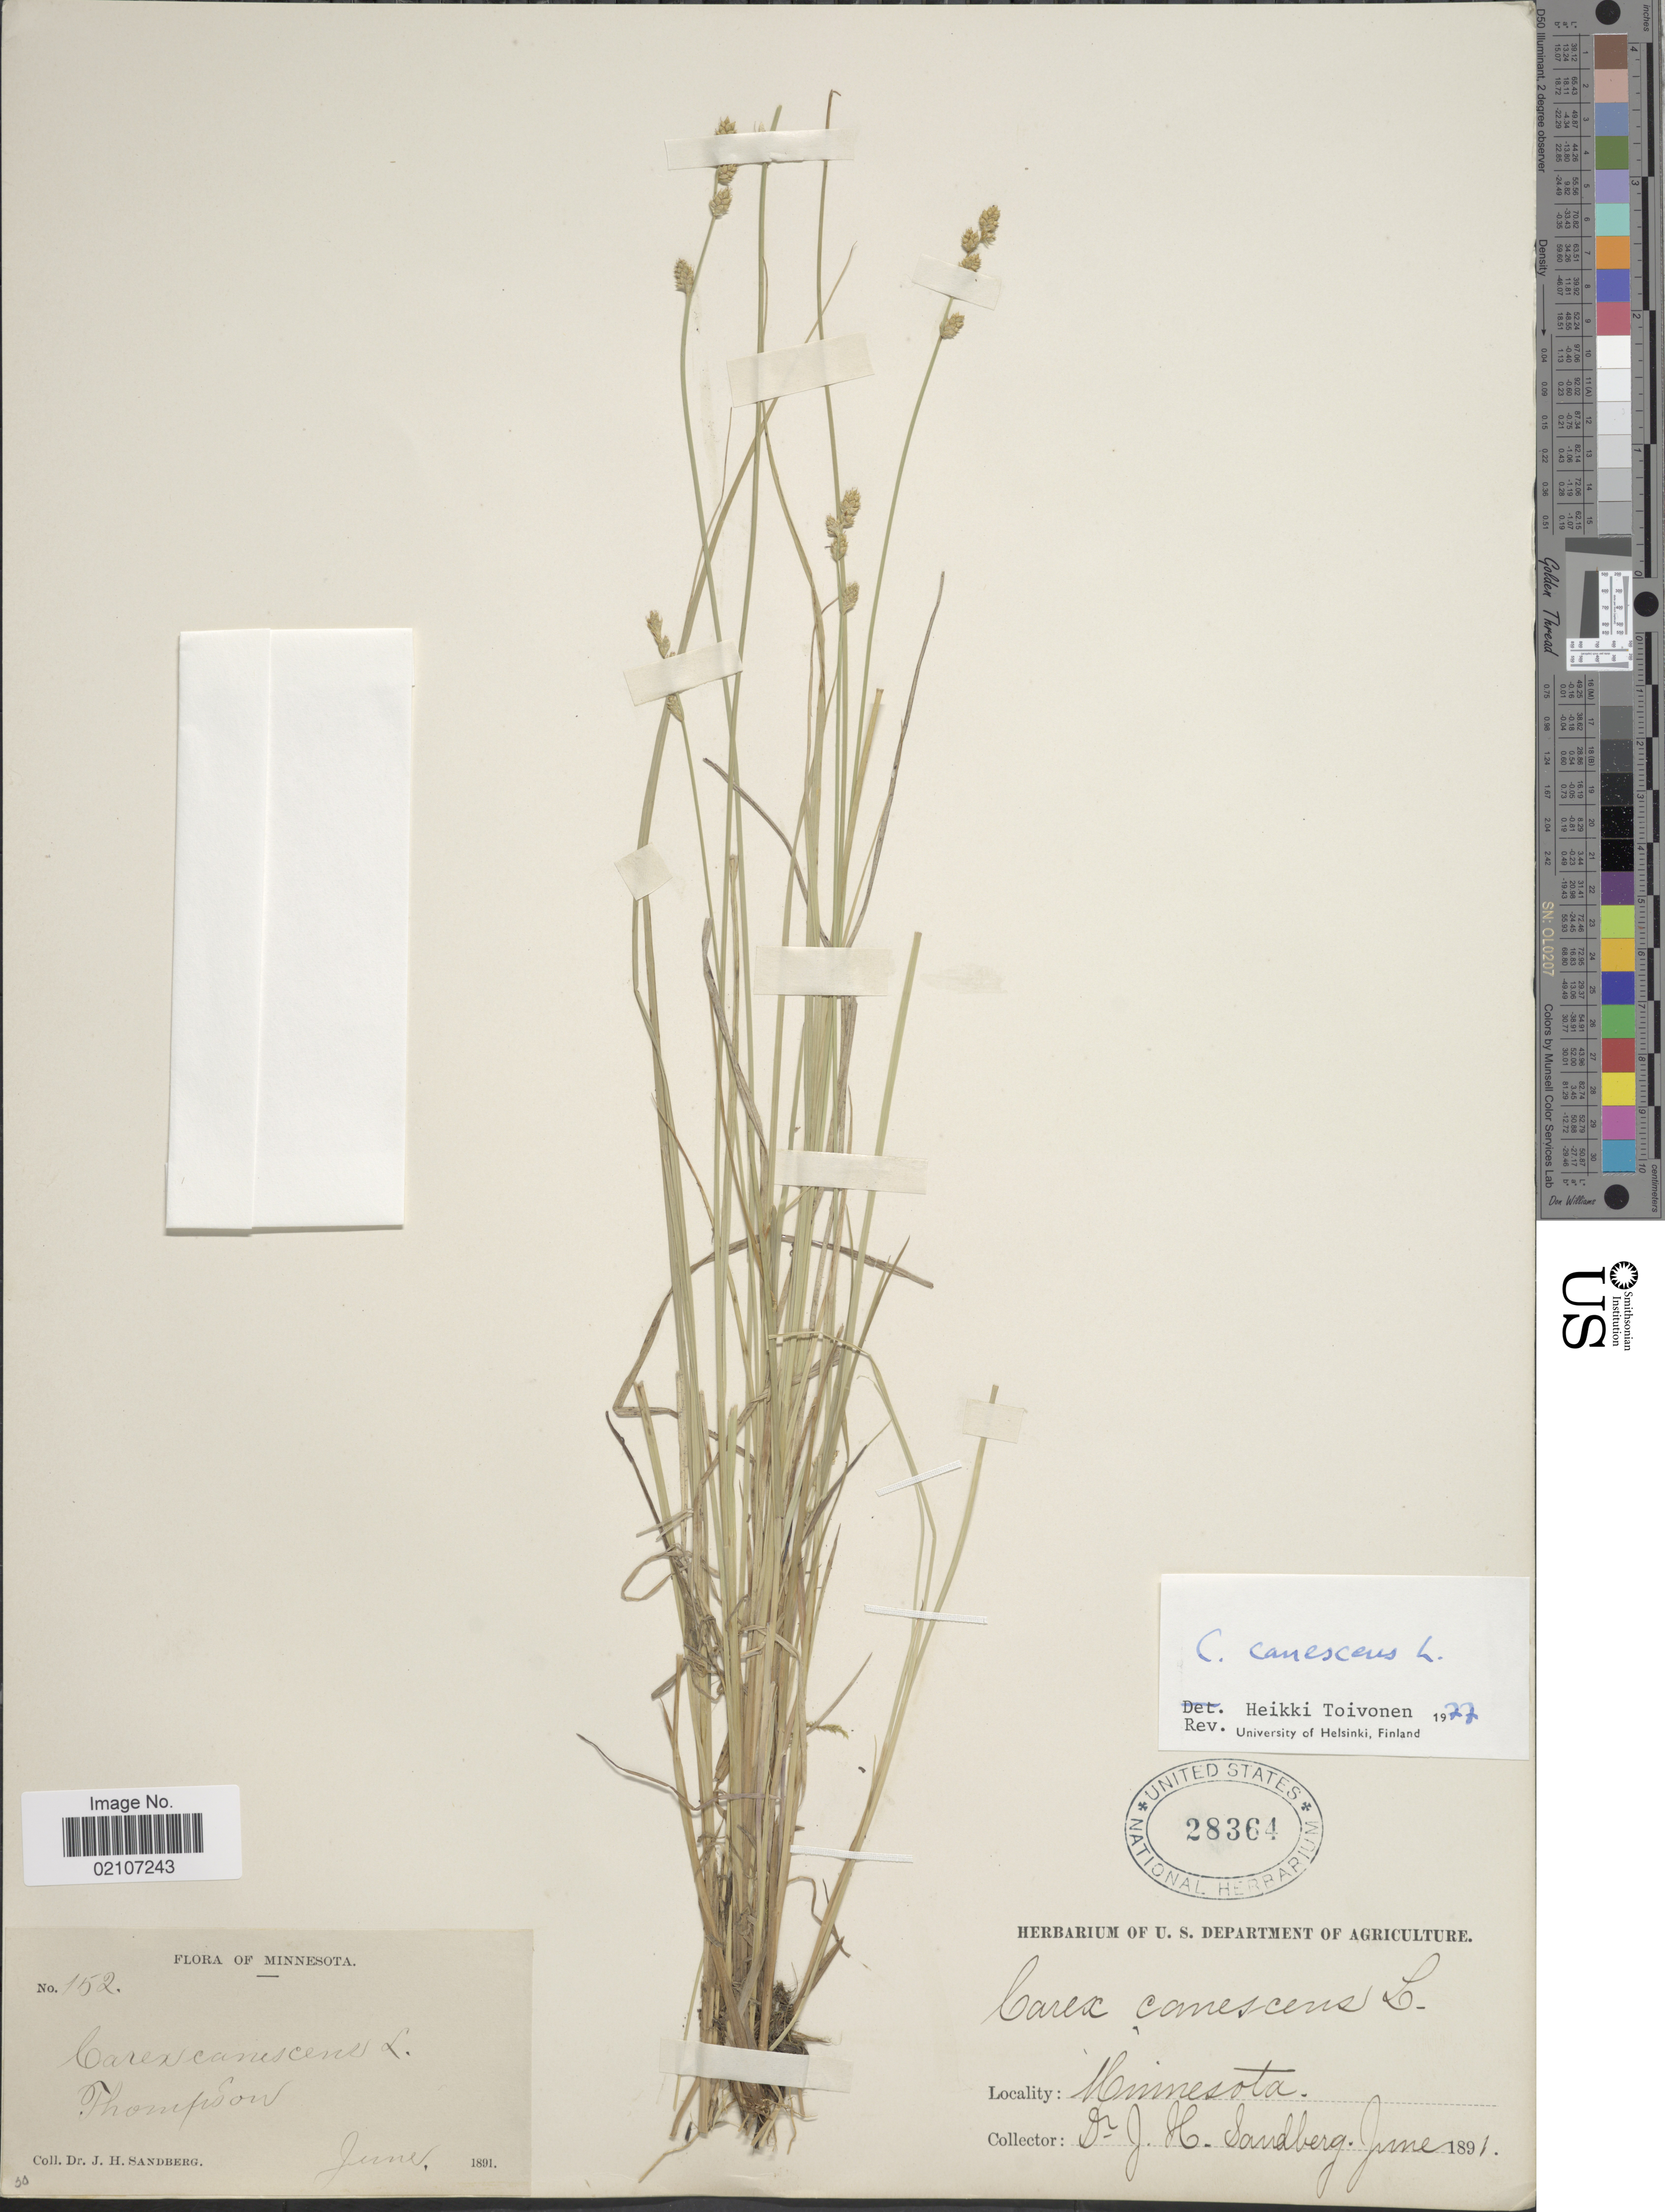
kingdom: Plantae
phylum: Tracheophyta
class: Liliopsida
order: Poales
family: Cyperaceae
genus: Carex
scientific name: Carex canescens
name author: L.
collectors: J. H. Sandberg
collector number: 152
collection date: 1891-06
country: United States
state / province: Minnesota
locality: Thompson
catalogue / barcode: US 28364